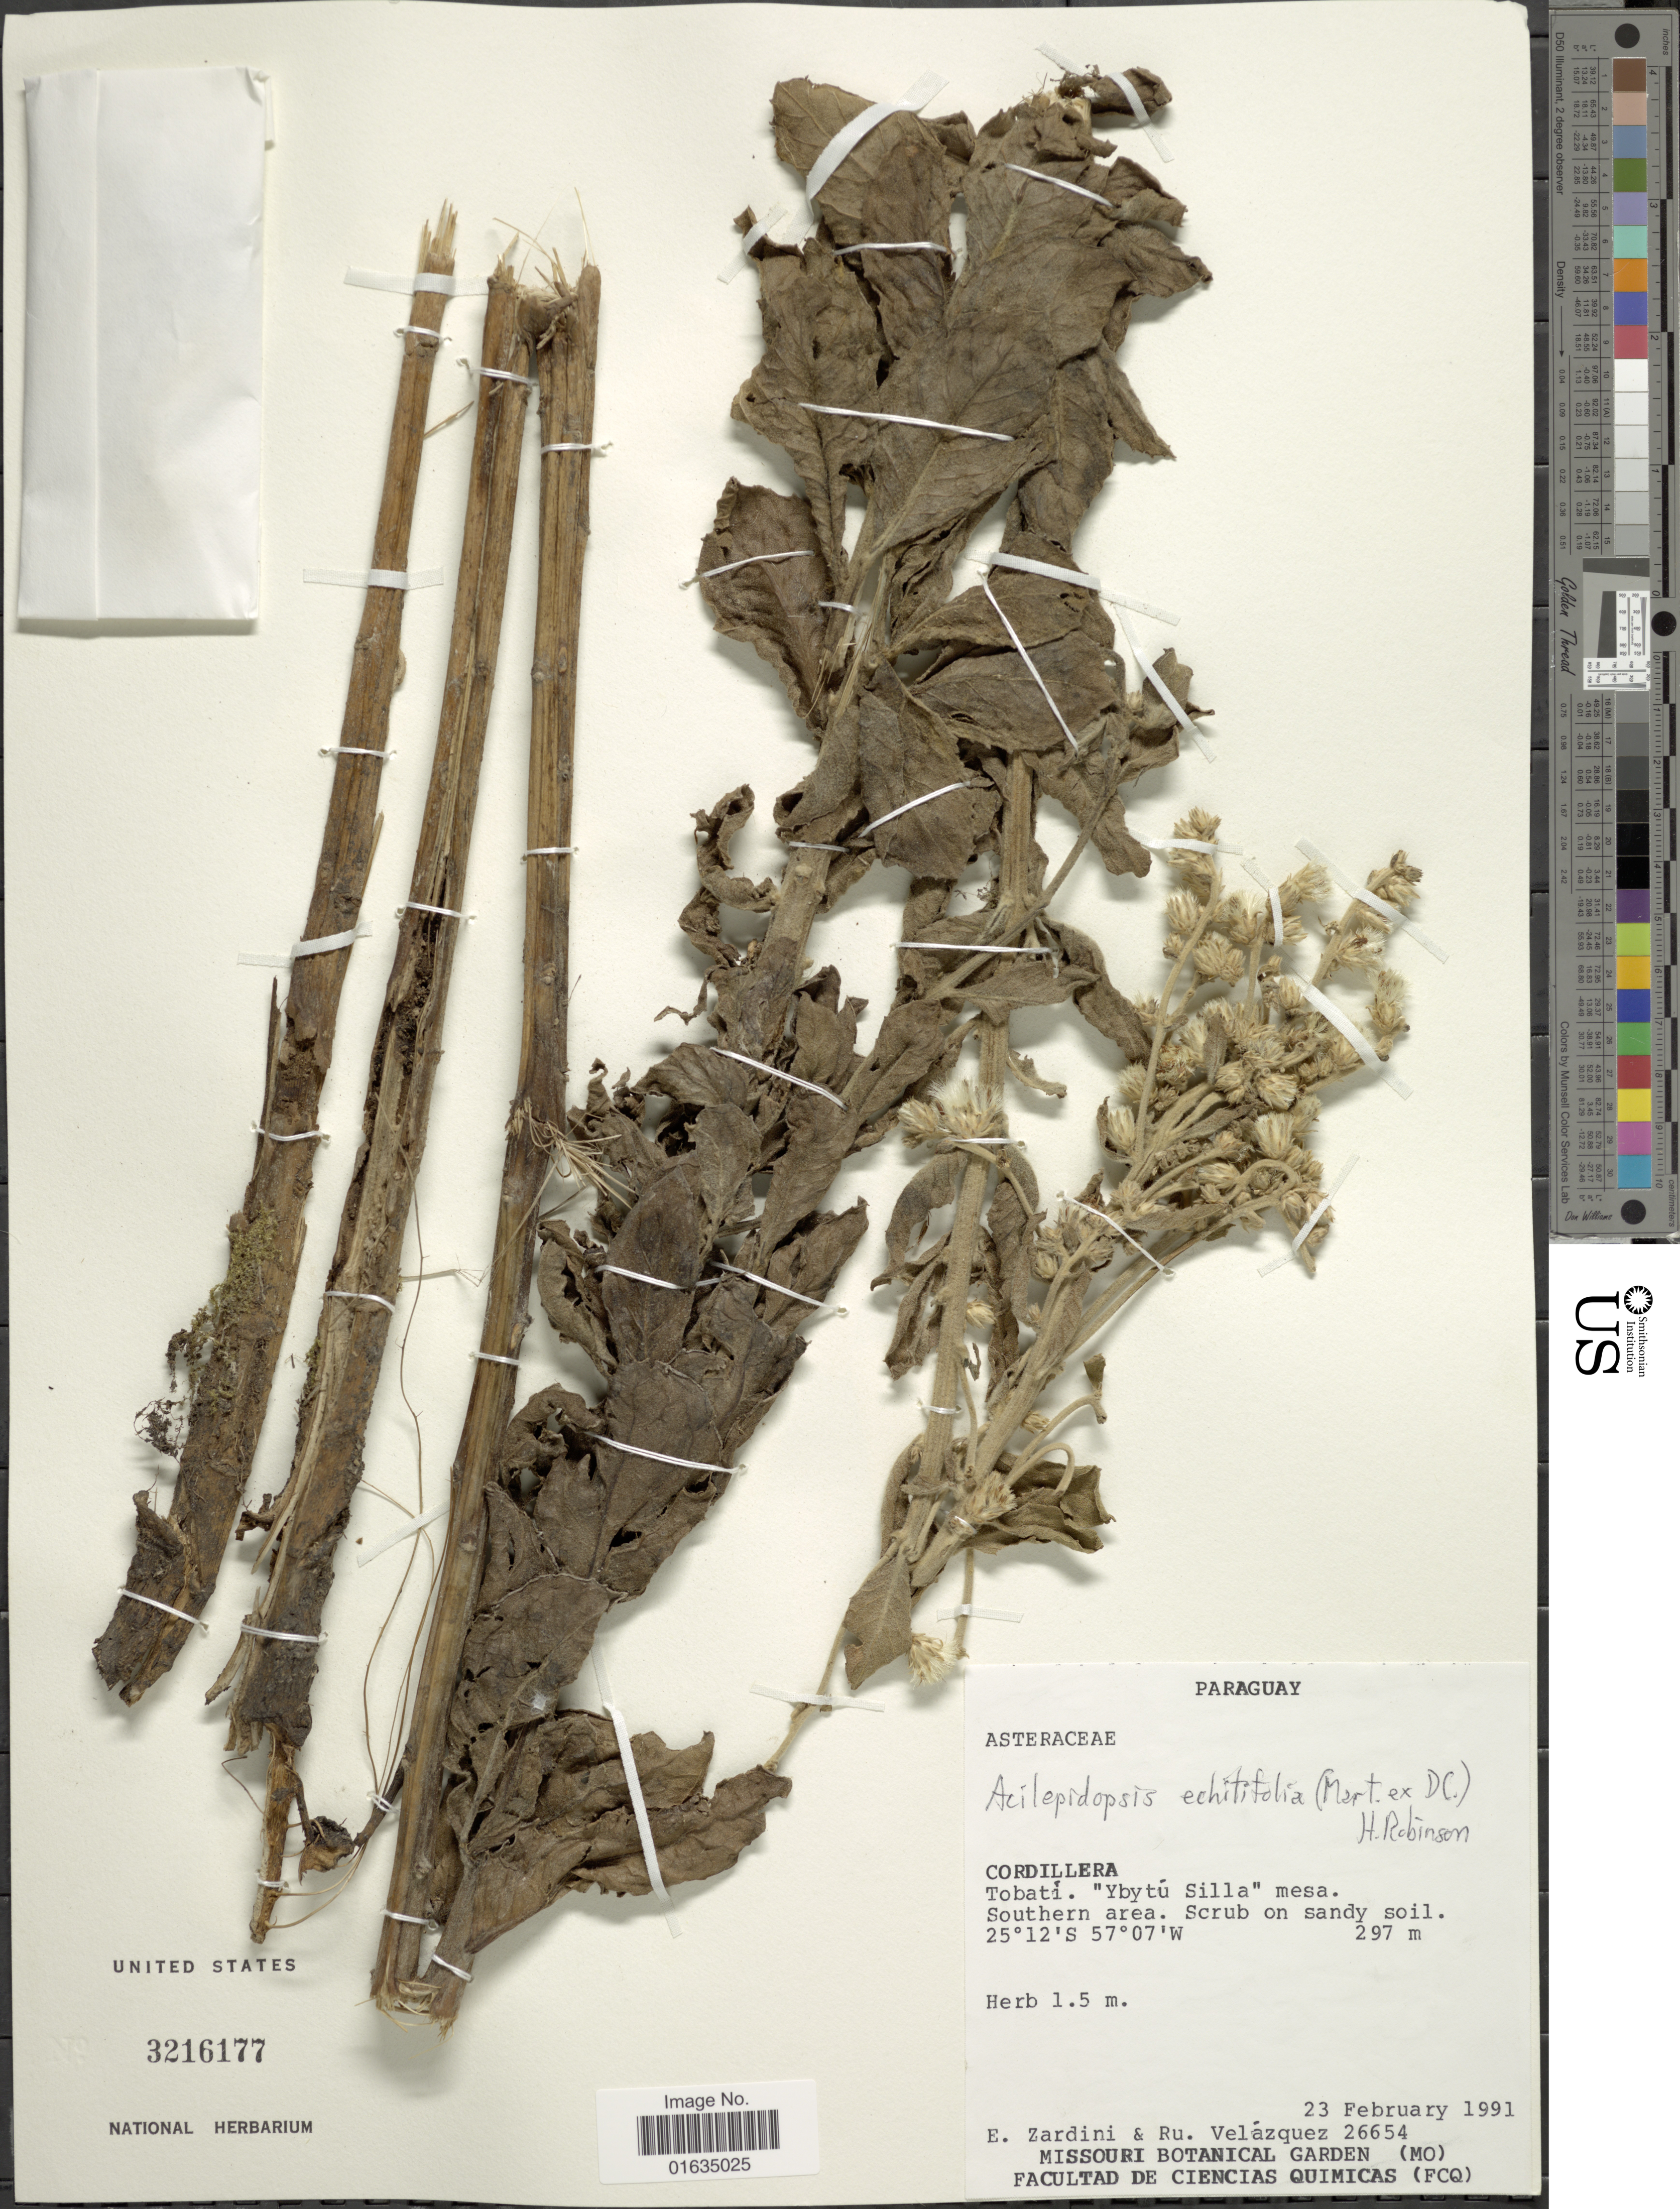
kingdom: Plantae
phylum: Tracheophyta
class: Magnoliopsida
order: Asterales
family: Asteraceae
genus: Acilepidopsis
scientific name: Acilepidopsis echitifolia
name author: (Mart. ex DC.) H. Rob.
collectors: E. M. Zardini & R. Velázquez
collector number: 26654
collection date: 1991-02-23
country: Paraguay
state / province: Cordillera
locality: Tobati, Ybytu Silla mesa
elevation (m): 297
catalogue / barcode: US 3216177